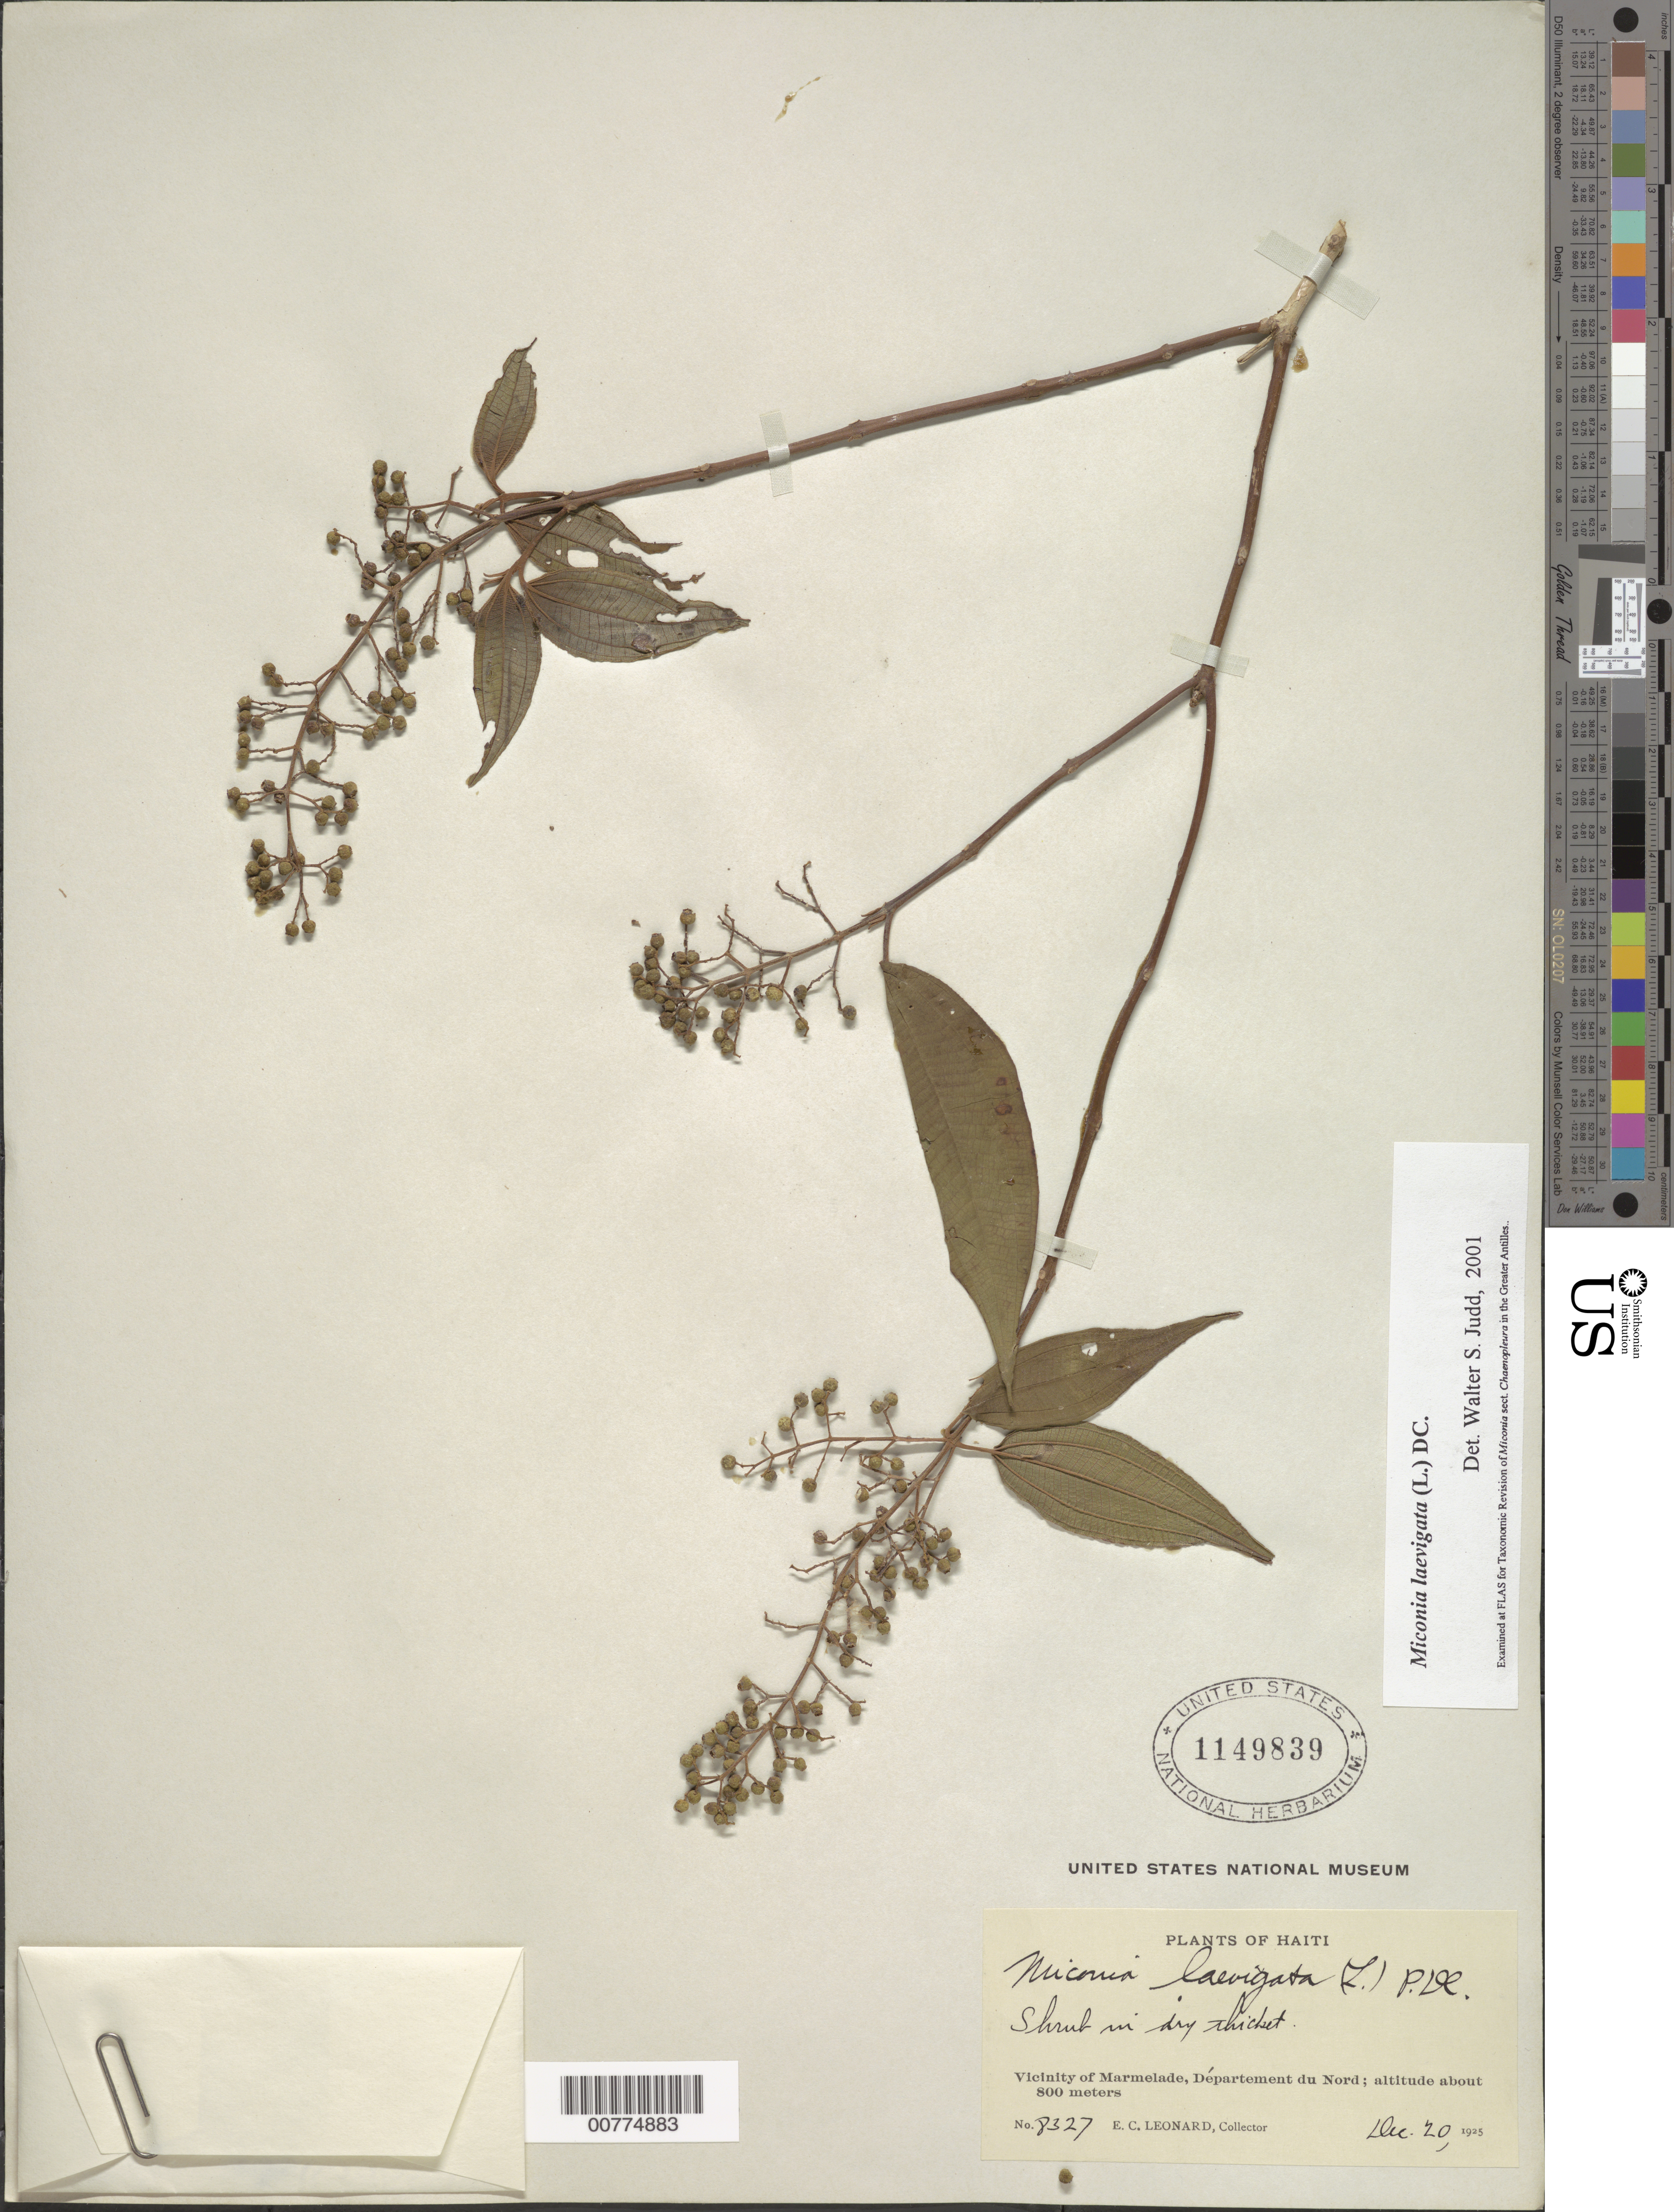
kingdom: Plantae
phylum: Tracheophyta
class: Magnoliopsida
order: Myrtales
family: Melastomataceae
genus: Miconia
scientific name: Miconia laevigata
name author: (L.) D. Don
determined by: Judd, Walter S.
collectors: E. C. Leonard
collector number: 8327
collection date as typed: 20 Dec 1925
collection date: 1925-12-20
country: Haiti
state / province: Nord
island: Hispaniola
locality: Vicinity of Marmelade.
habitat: In dry thicket.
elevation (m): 800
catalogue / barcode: US 1149839